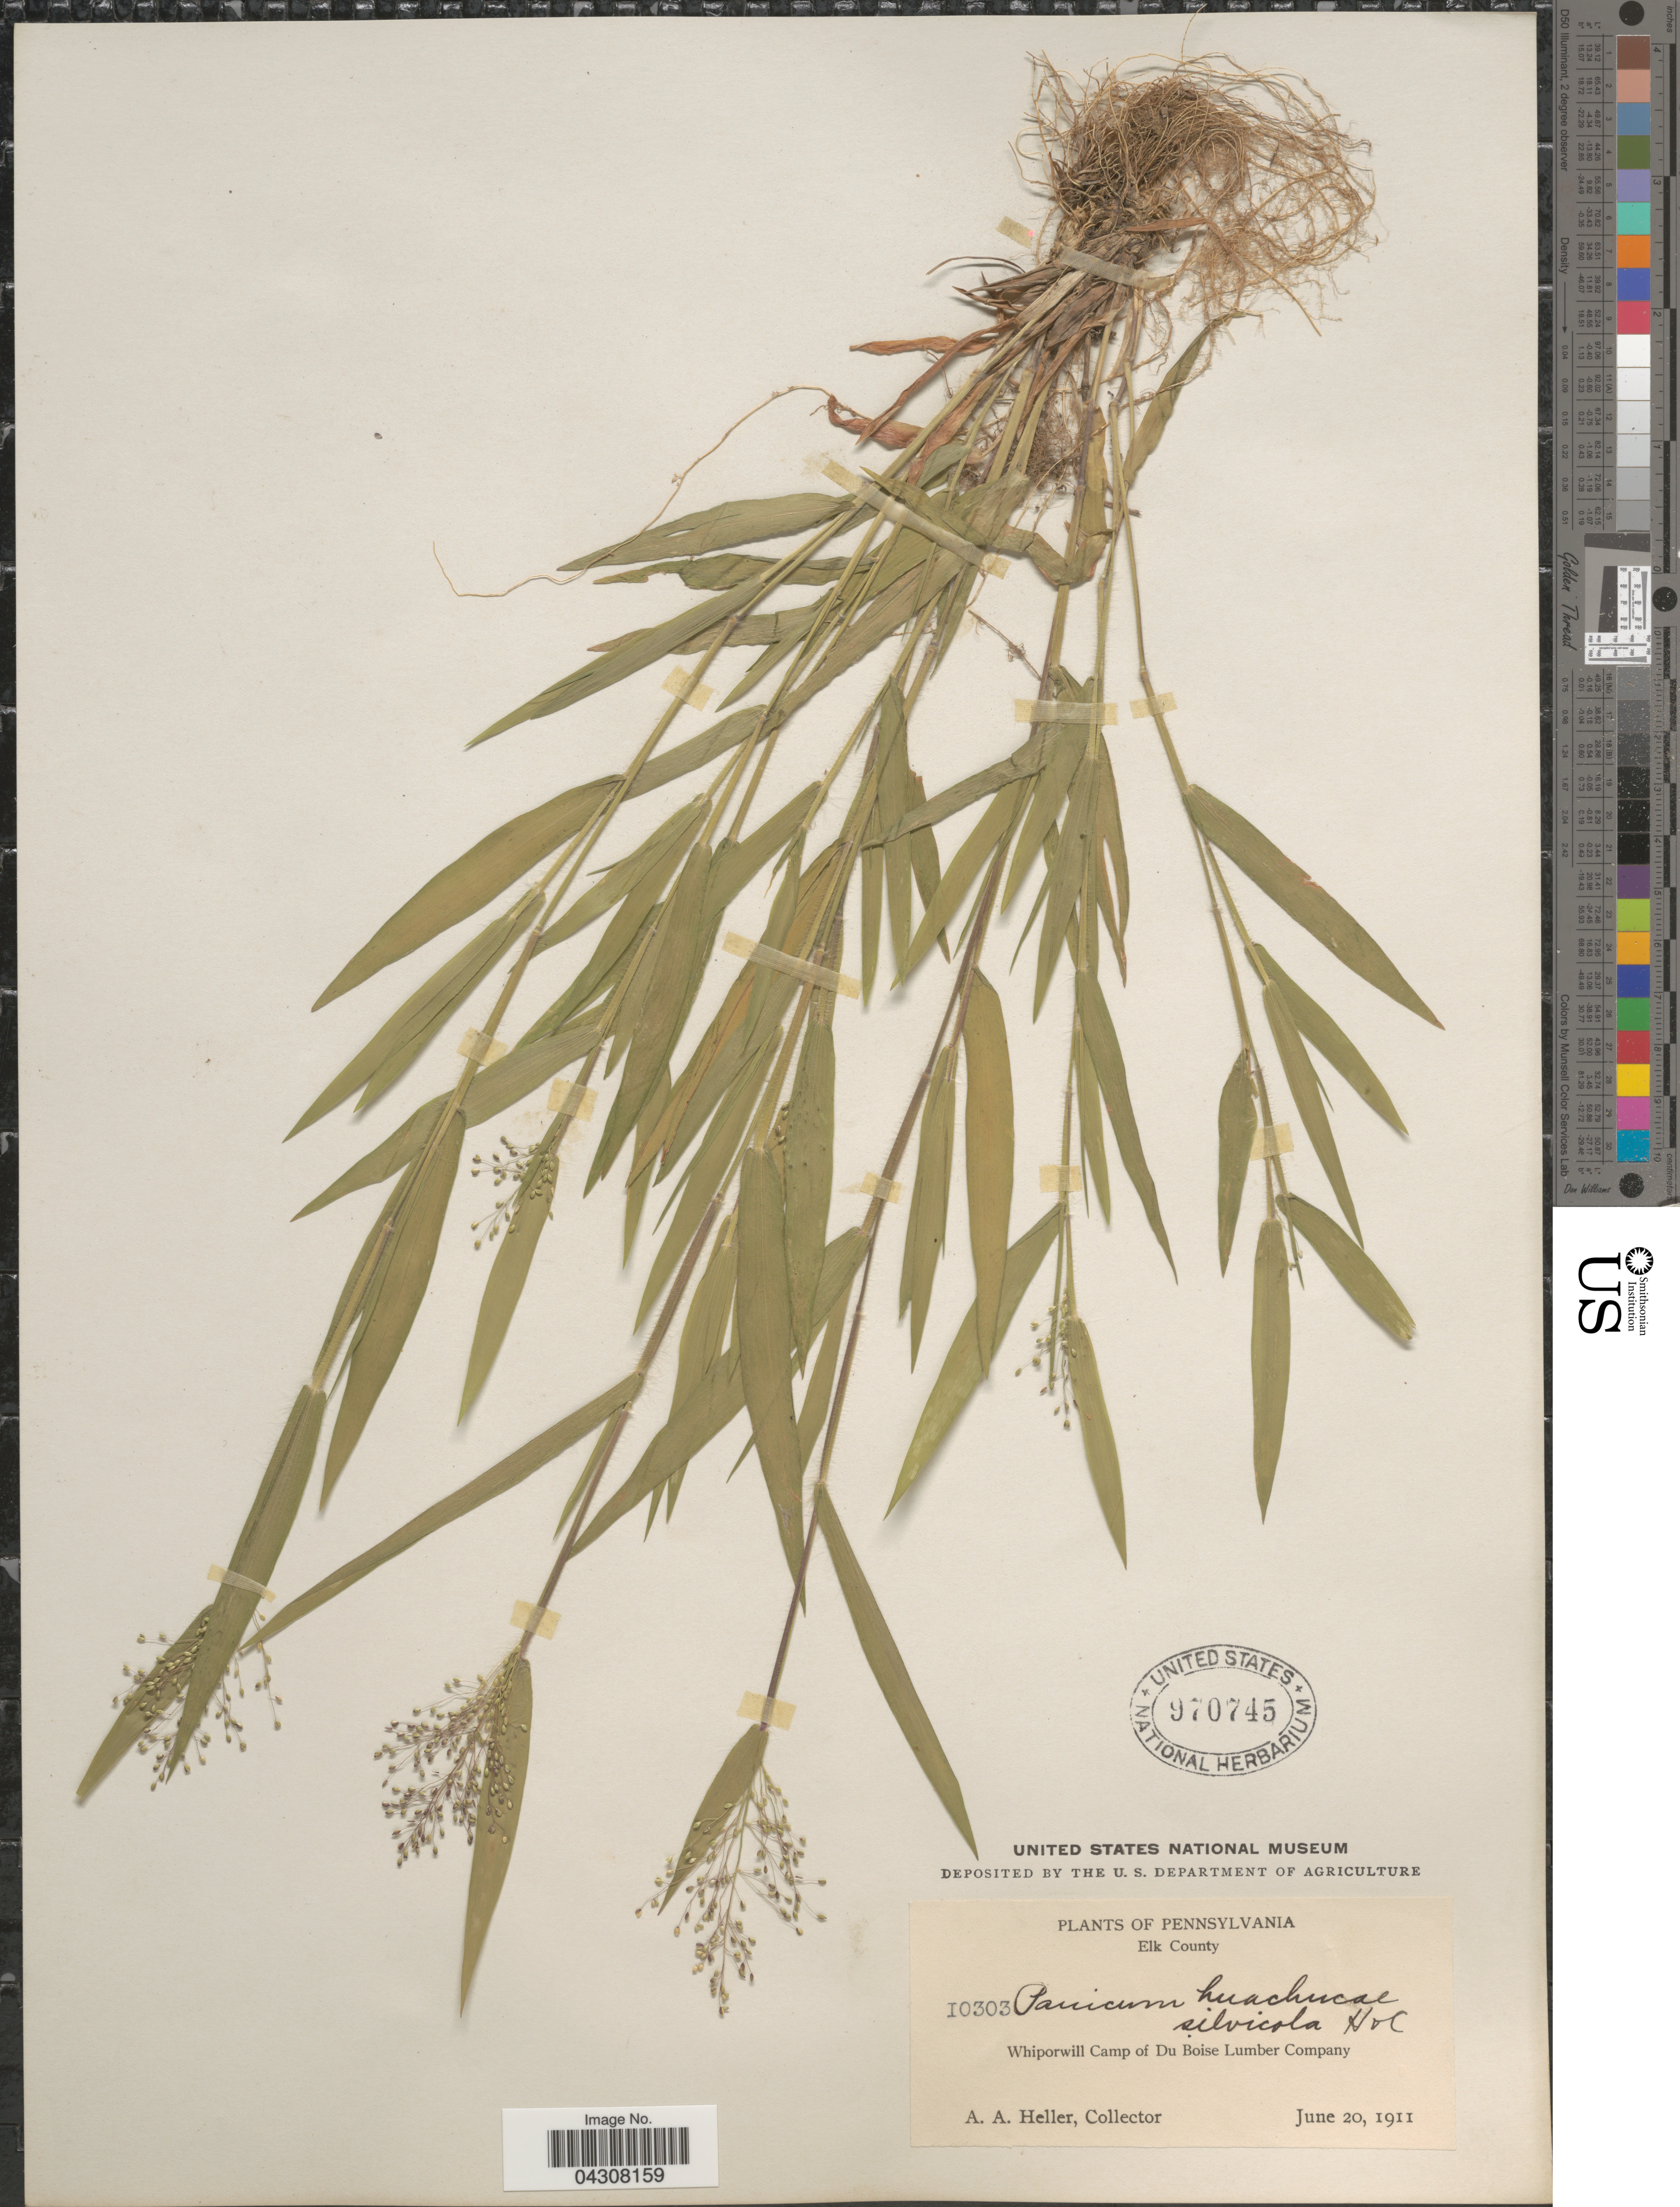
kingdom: Plantae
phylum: Tracheophyta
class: Liliopsida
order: Poales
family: Poaceae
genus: Dichanthelium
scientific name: Dichanthelium acuminatum var. acuminatum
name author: (Sw.) Gould & C.A. Clark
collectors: A. A. Heller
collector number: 10303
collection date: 1911-06-20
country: United States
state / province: Pennsylvania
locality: Elk County. Whiporwill Camp of Du Boise Lumber Company.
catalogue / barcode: US 970745